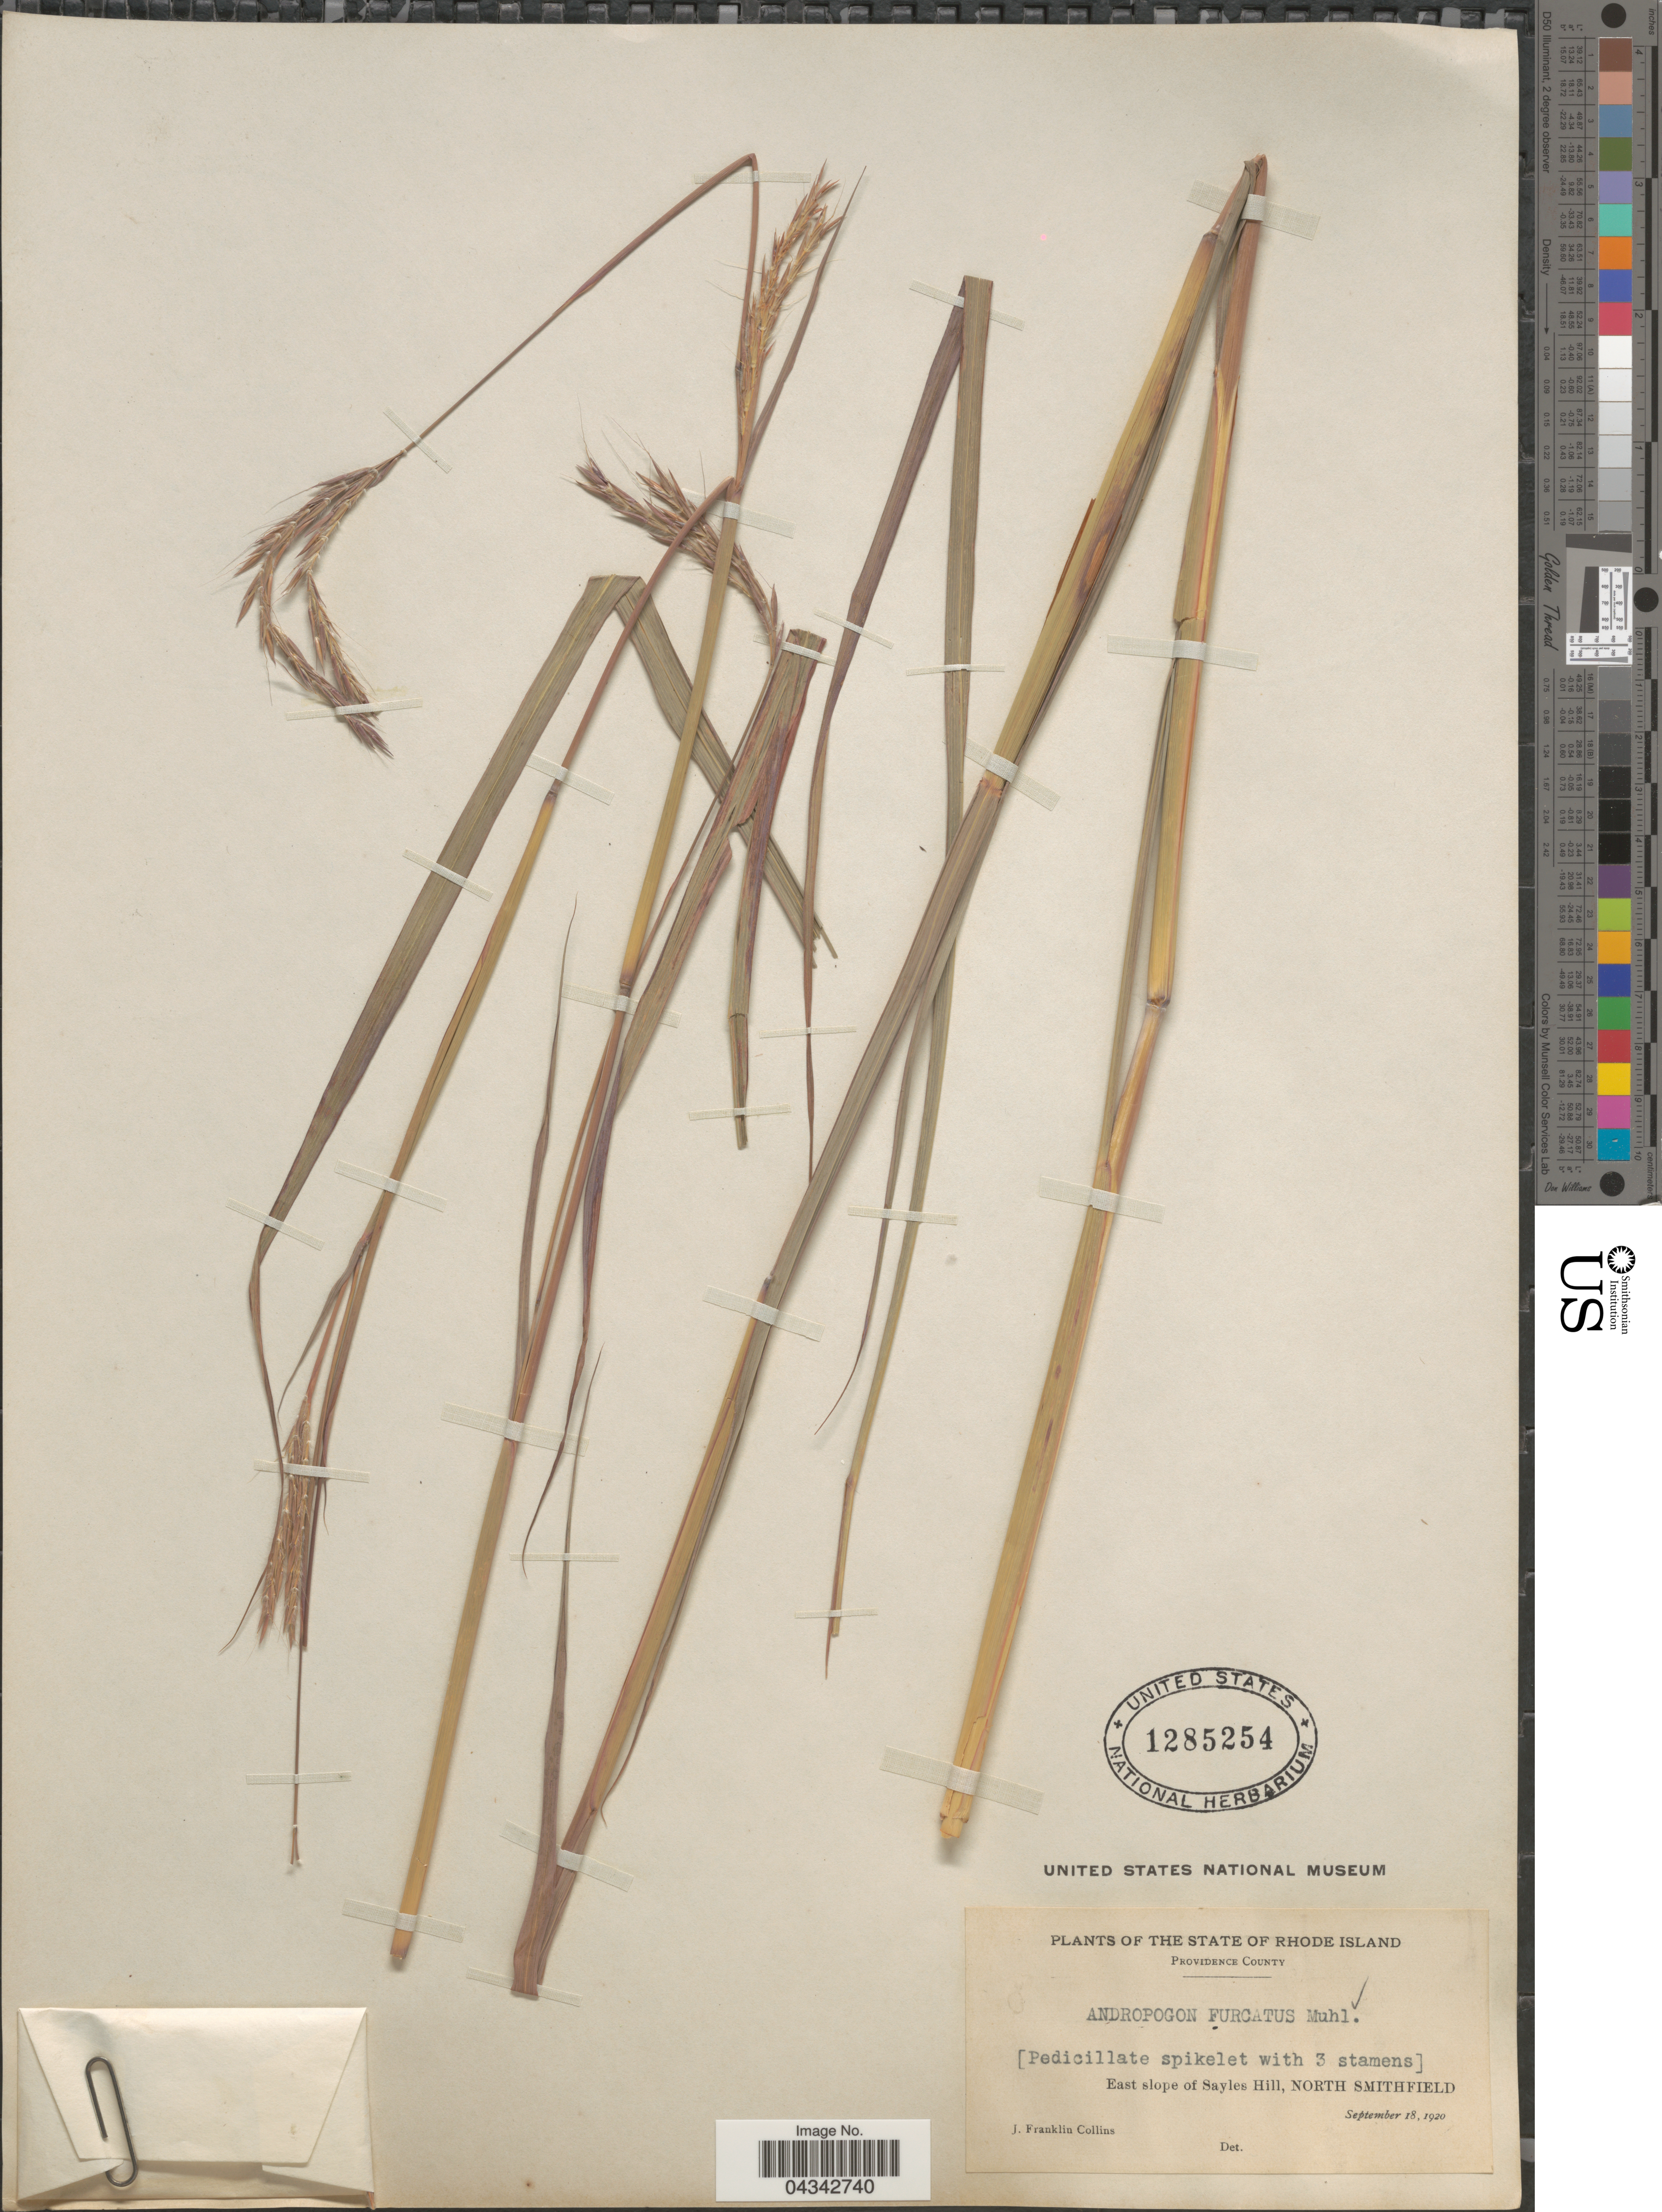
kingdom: Plantae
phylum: Tracheophyta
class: Liliopsida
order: Poales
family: Poaceae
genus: Andropogon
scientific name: Andropogon gerardii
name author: Vitman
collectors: J. Collins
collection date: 1920-09-18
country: United States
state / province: Rhode Island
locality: Providence County. East slope of Sayles Hill, North Smithfield.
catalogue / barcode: US 1285254